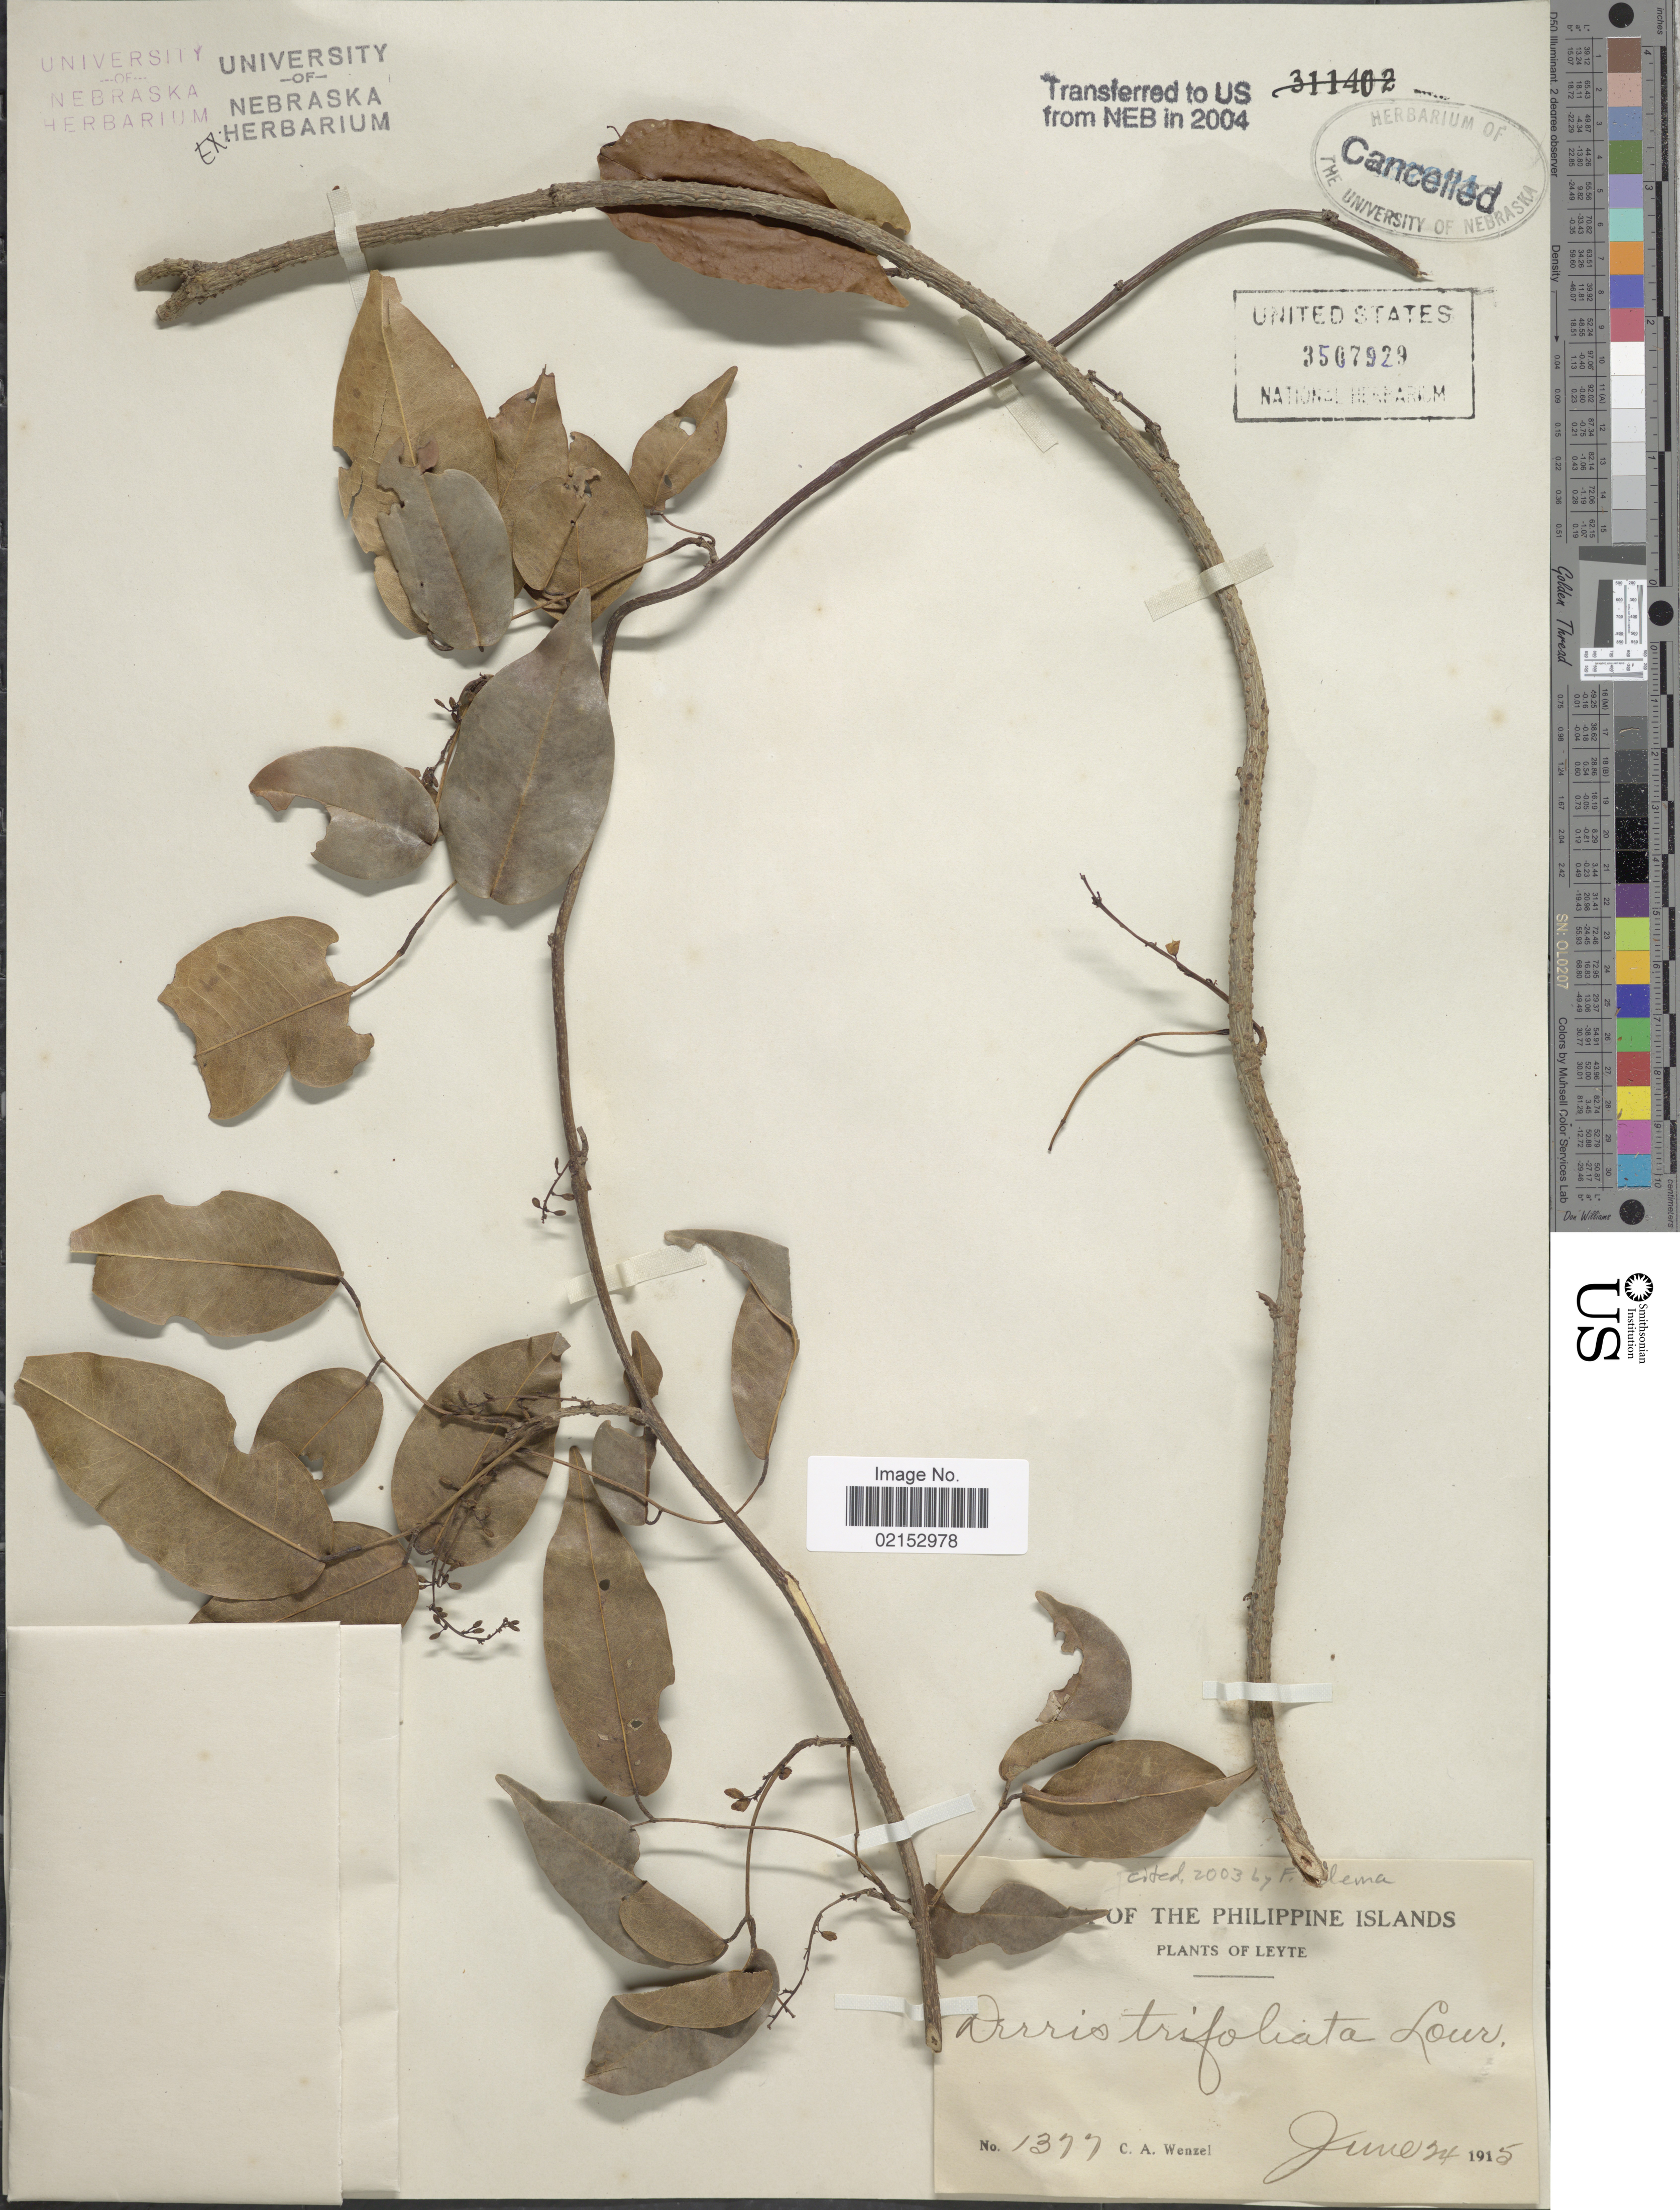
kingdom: Plantae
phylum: Tracheophyta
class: Magnoliopsida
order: Fabales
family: Fabaceae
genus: Derris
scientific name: Derris trifoliata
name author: Lour.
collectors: C. Wenzel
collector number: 1377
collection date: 1915-06-24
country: Philippines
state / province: Eastern Visayas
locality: The Philippine Islands, Leyte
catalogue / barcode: US 3507929